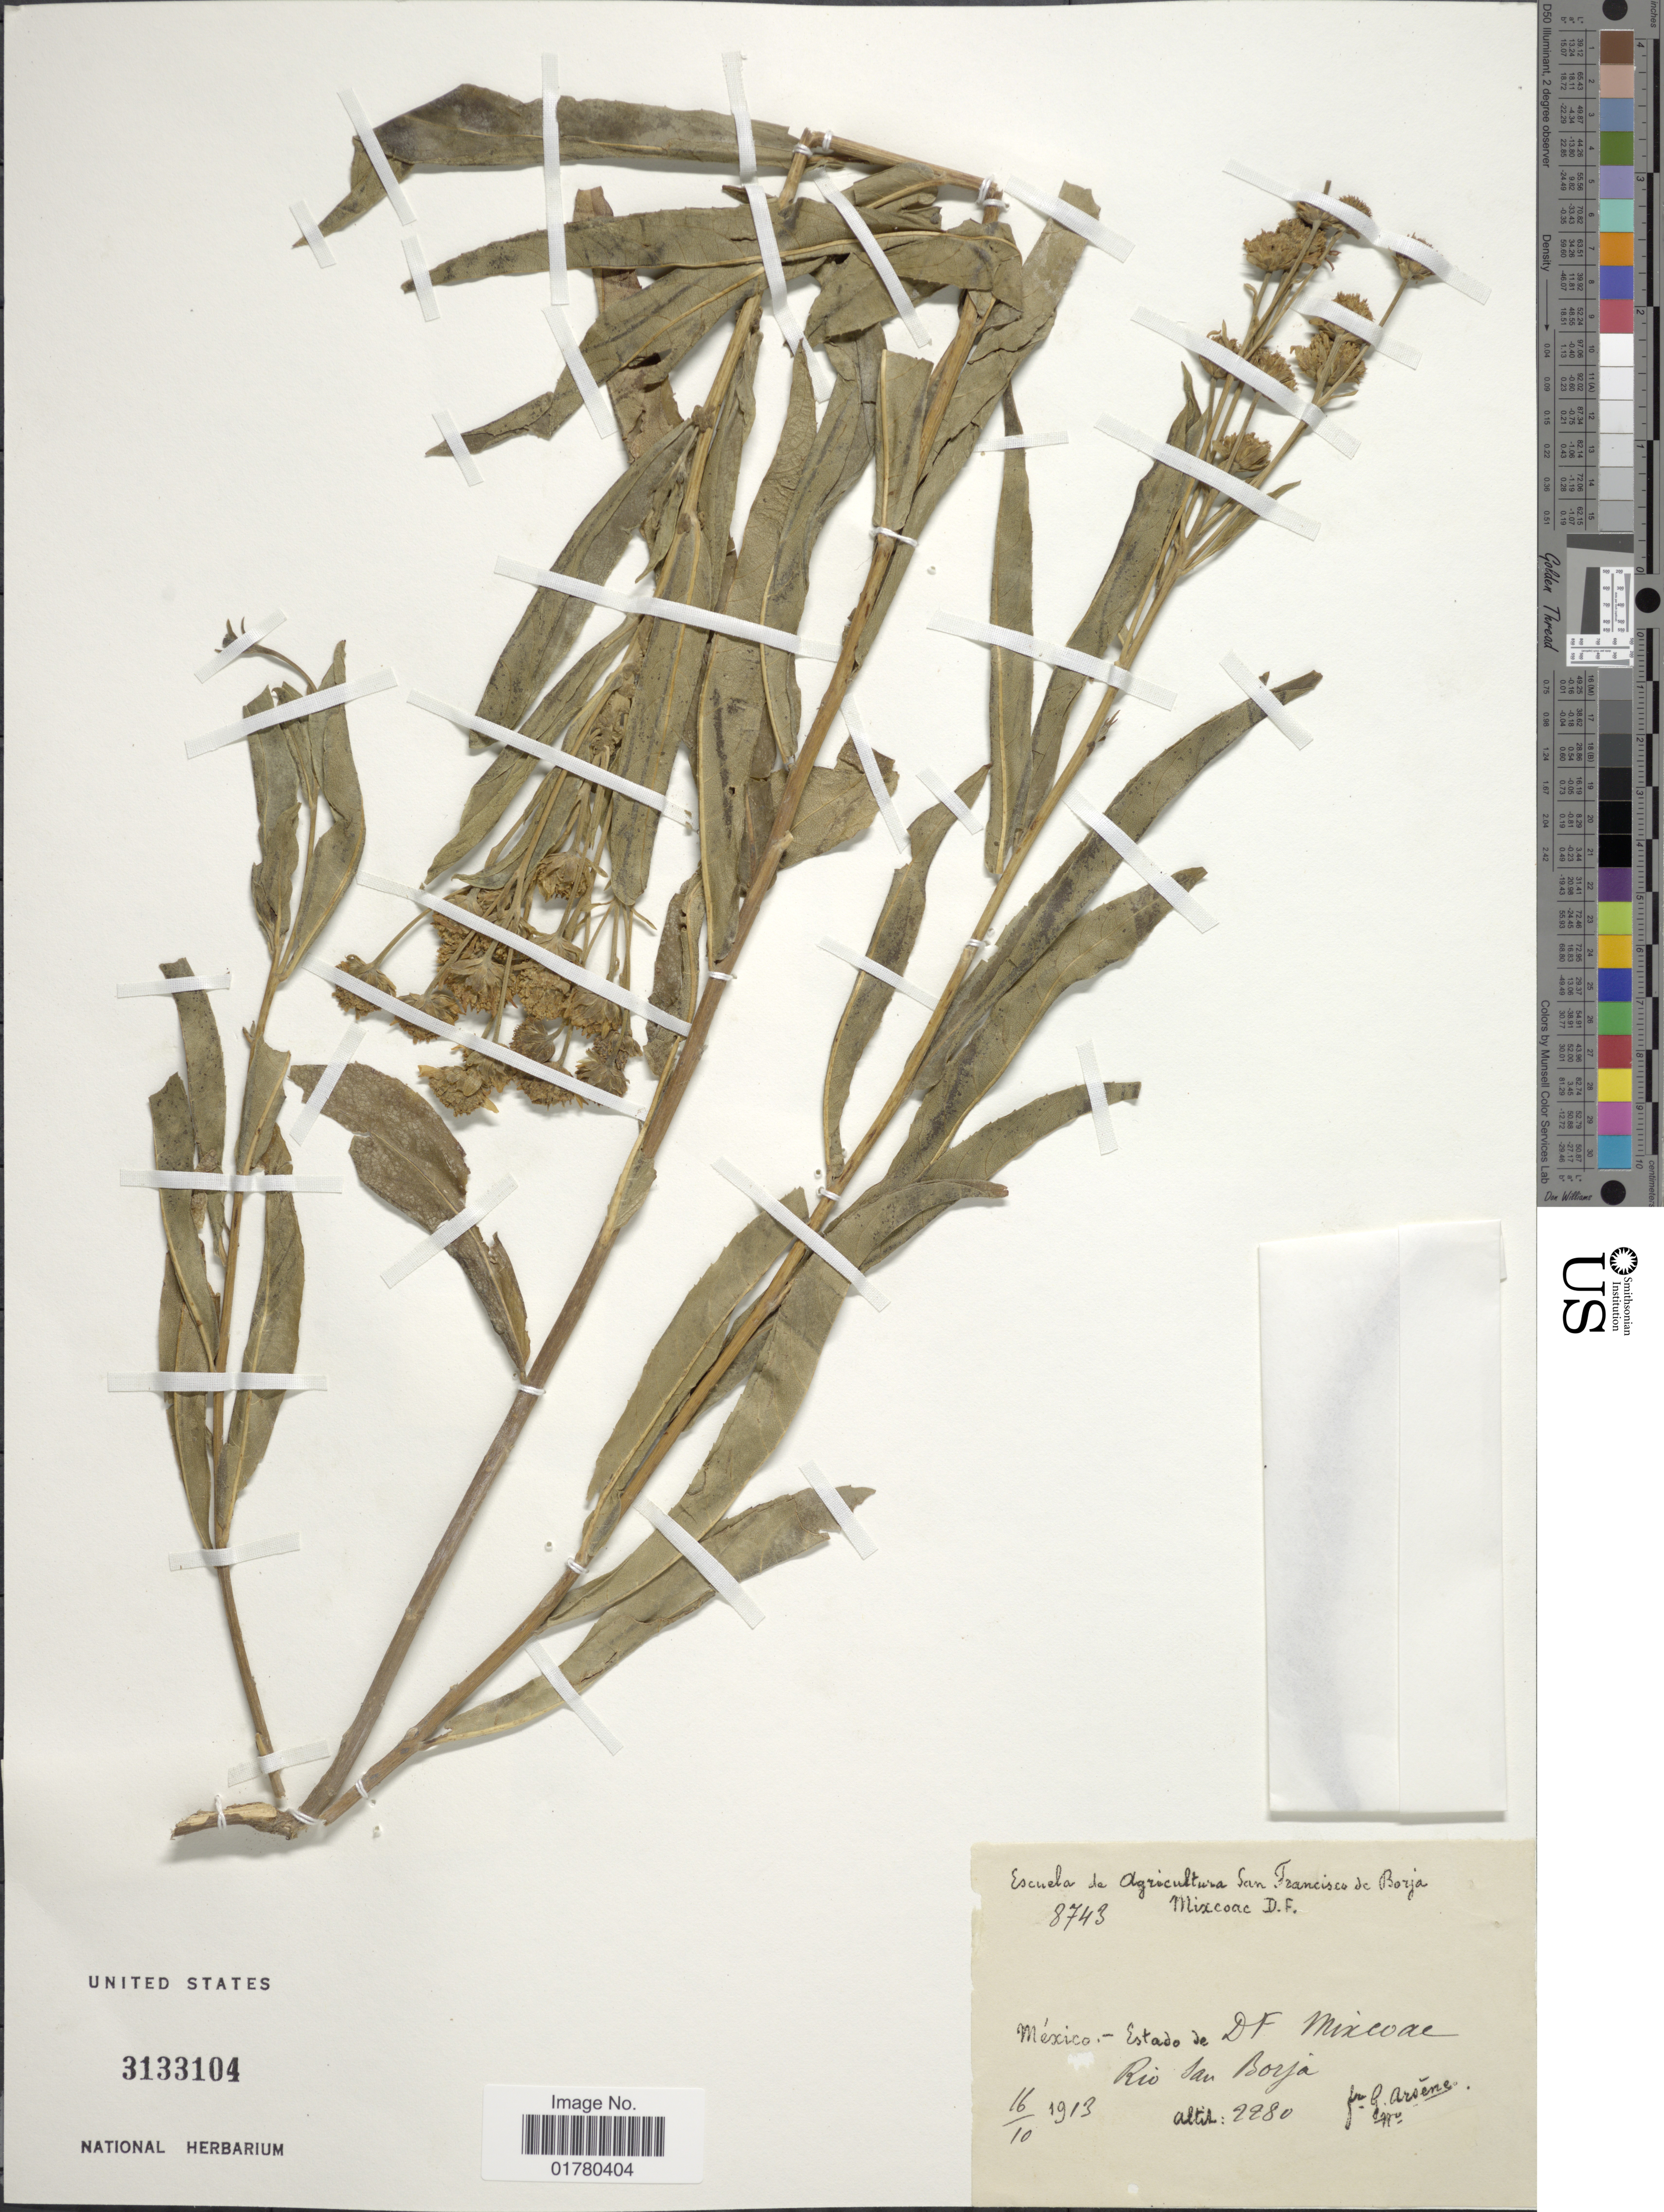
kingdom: Plantae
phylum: Tracheophyta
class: Magnoliopsida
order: Asterales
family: Asteraceae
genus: Verbesina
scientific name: Verbesina sp.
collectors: Bro. G. Arsène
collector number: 8743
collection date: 1913-10-16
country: Mexico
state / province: Distrito Federal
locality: Mixcoac, Rio San Borja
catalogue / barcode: US 3133104